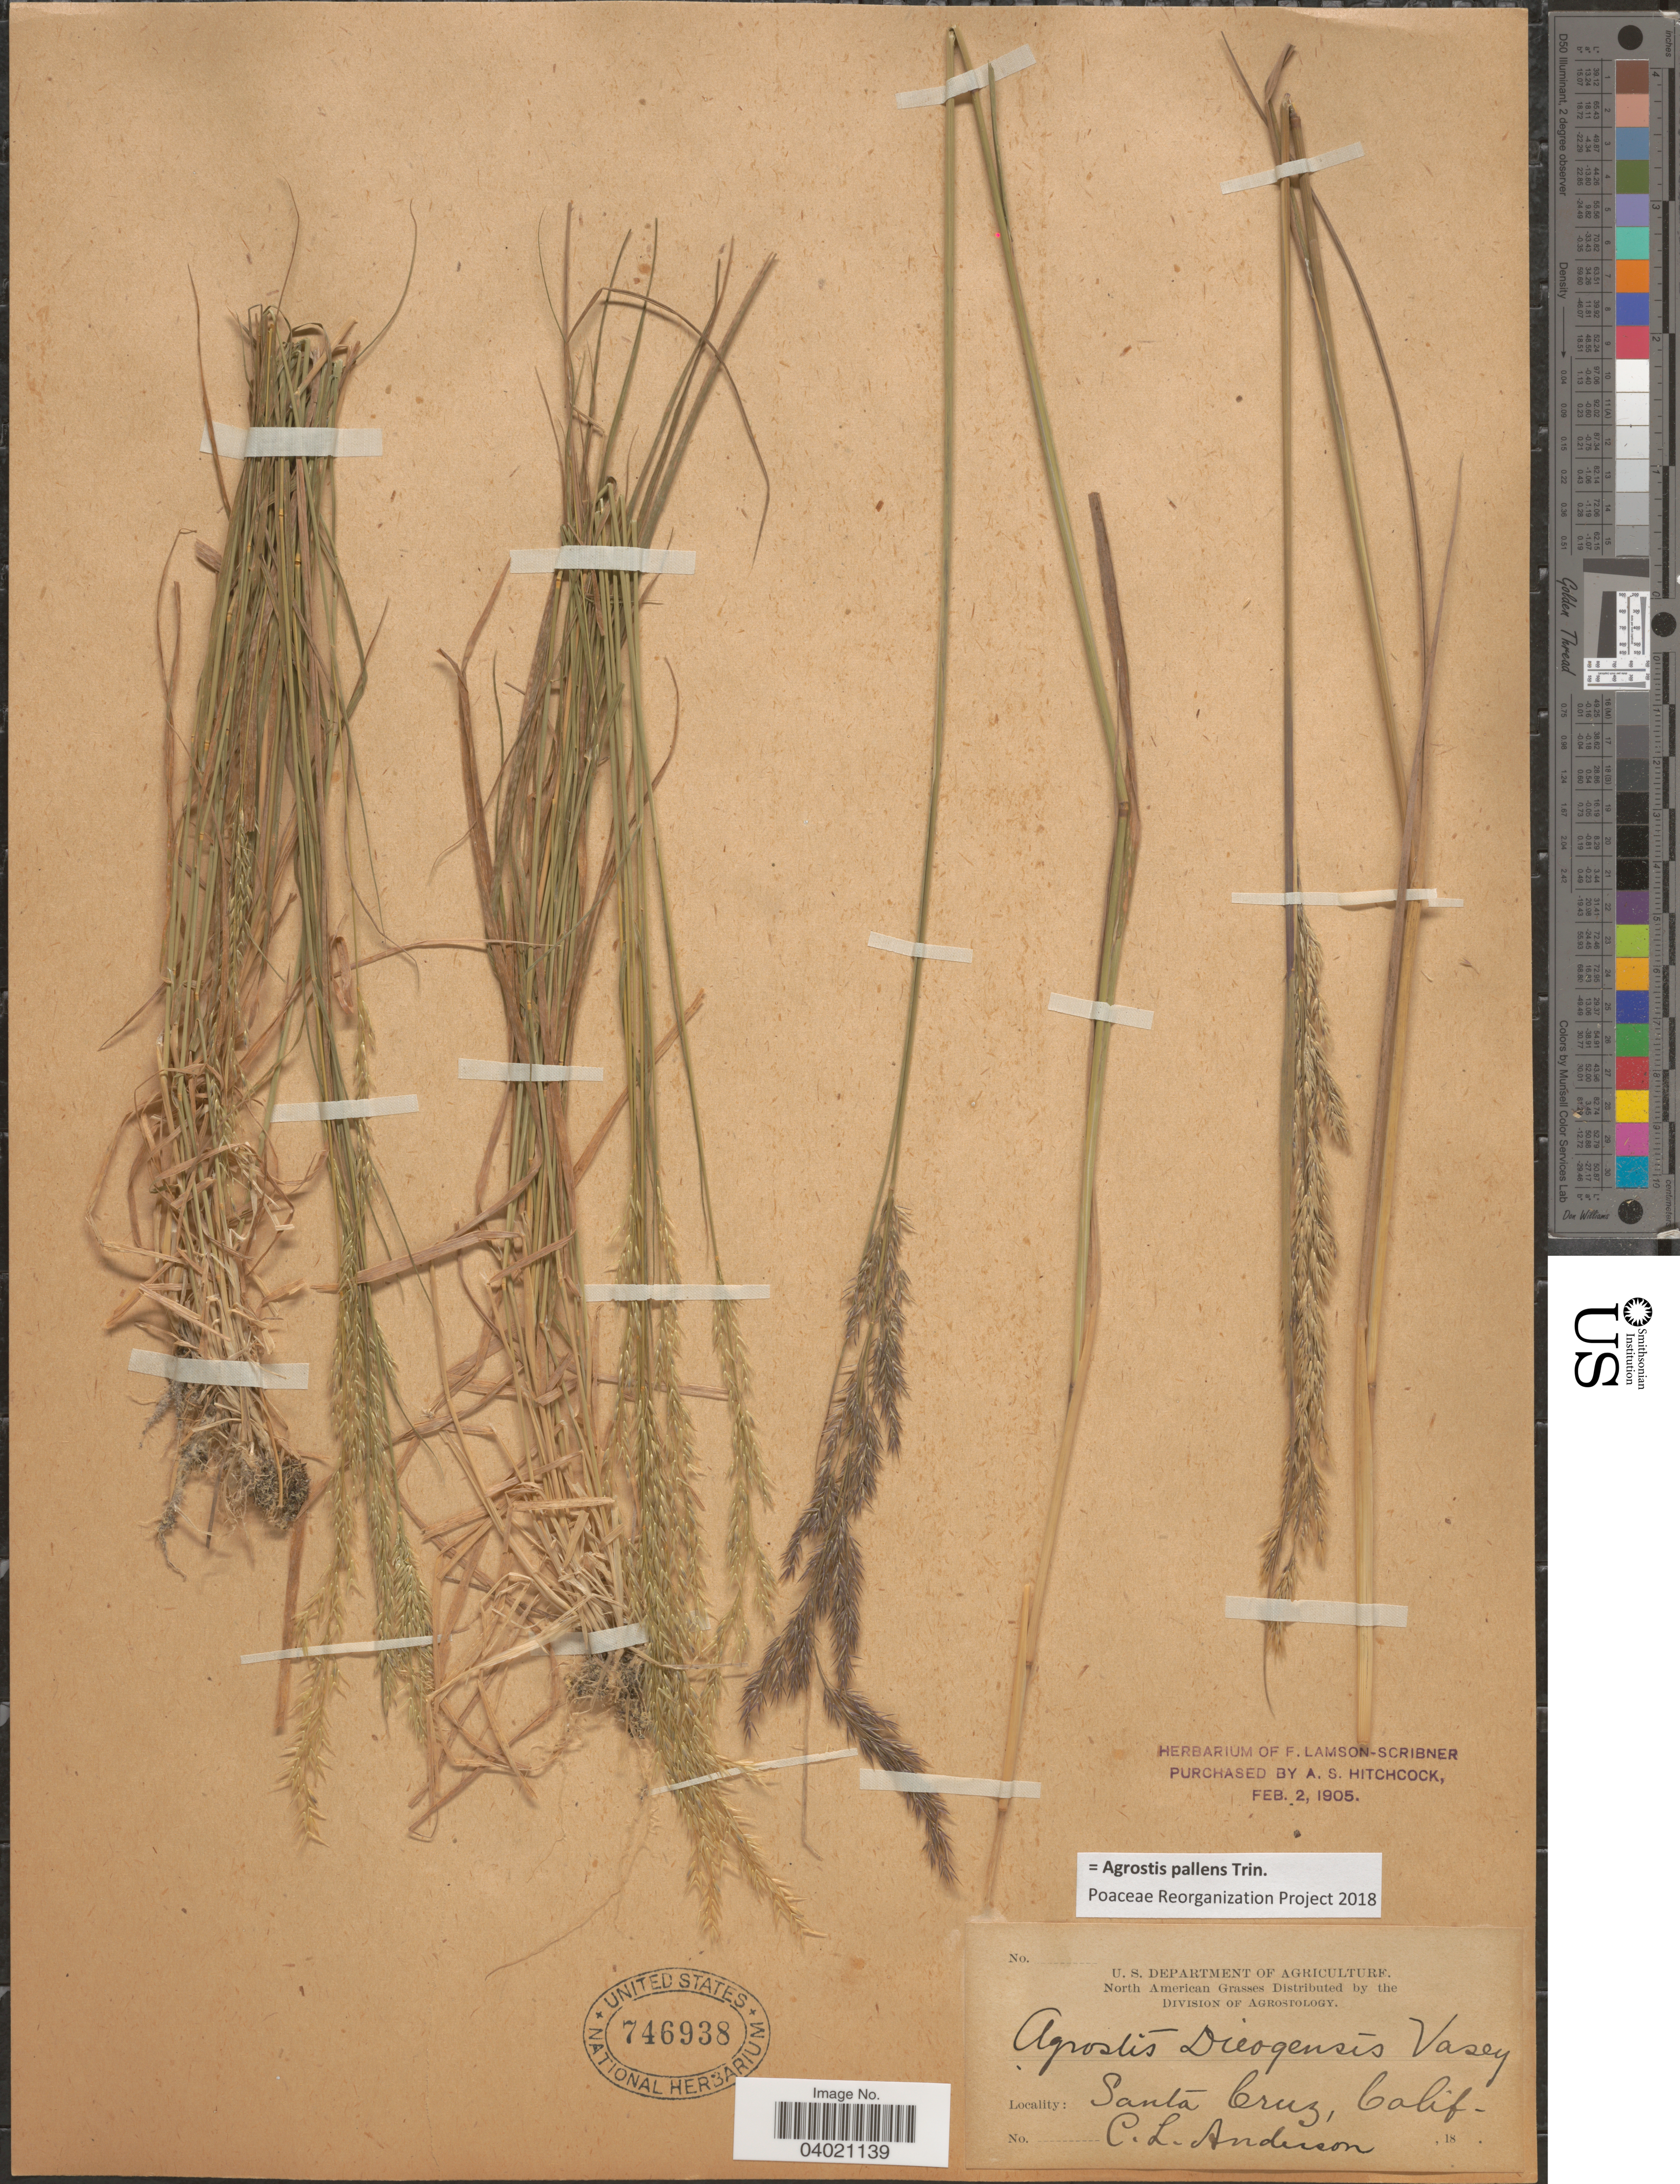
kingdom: Plantae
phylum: Tracheophyta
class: Liliopsida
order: Poales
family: Poaceae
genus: Agrostis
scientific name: Agrostis pallens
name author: Trin.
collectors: C. L. Anderson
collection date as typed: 18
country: United States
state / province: California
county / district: Santa Cruz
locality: Santa Cruz.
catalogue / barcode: US 746938